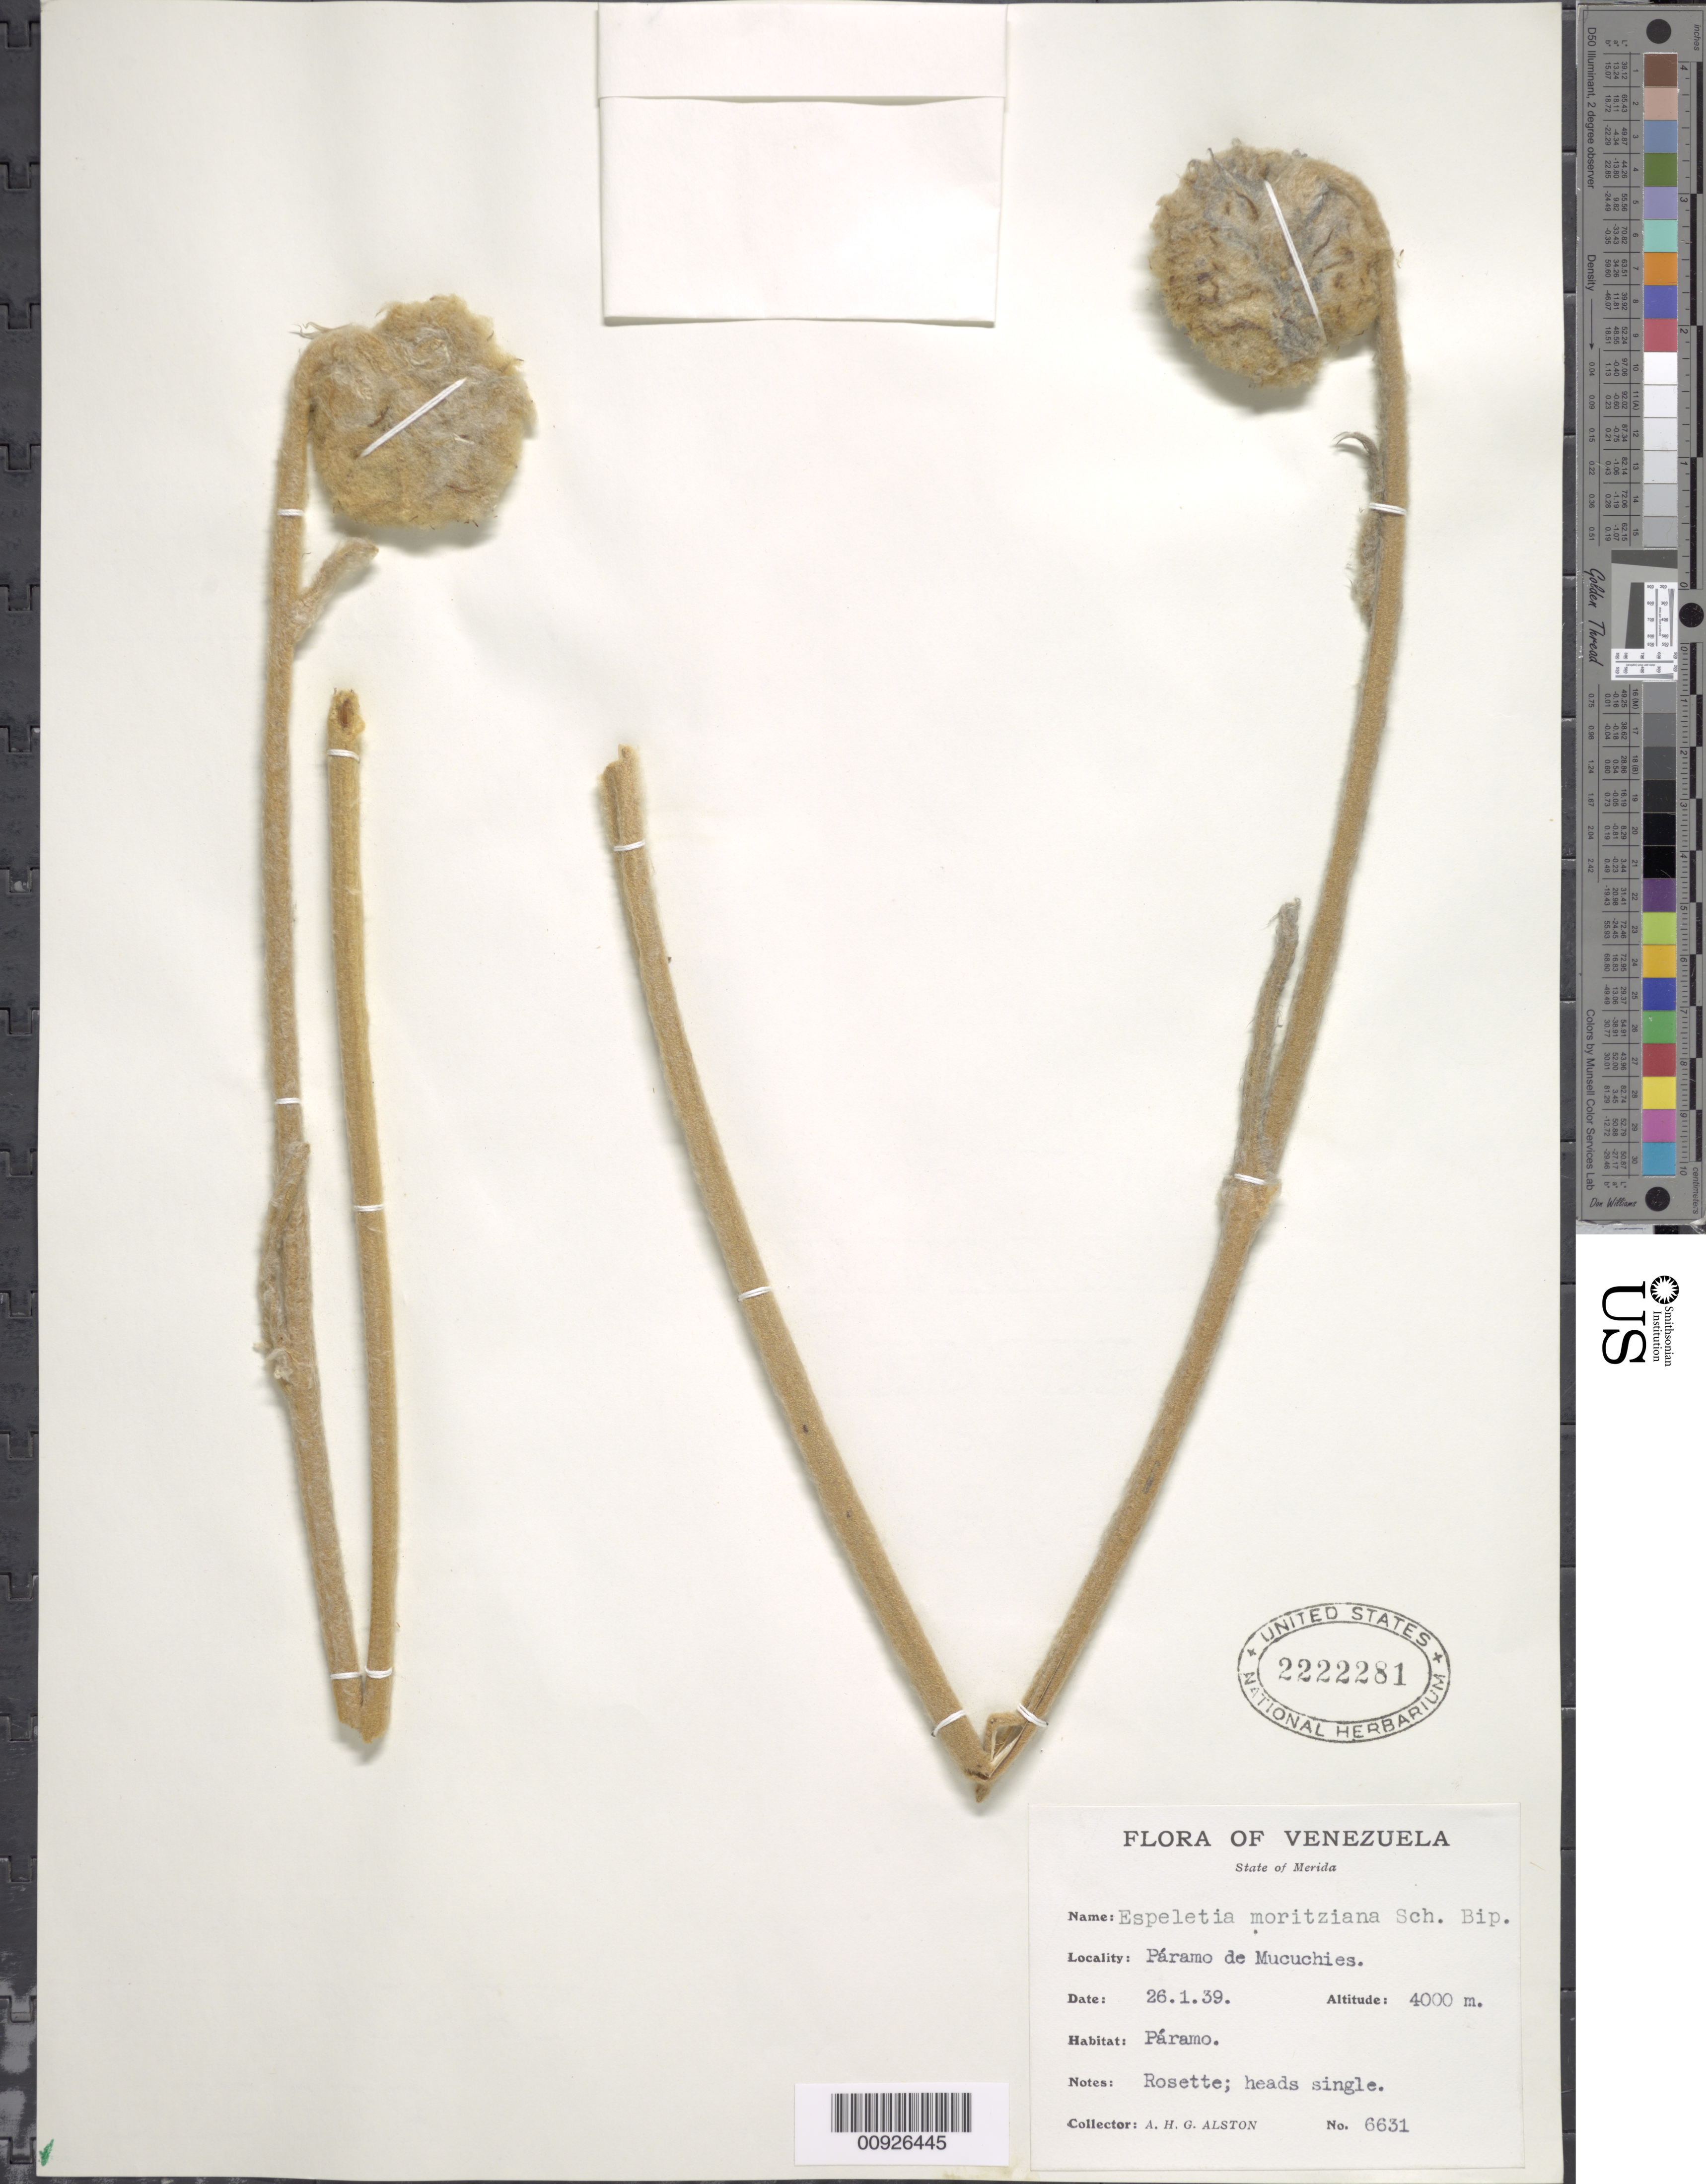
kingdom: Plantae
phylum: Tracheophyta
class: Magnoliopsida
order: Asterales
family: Asteraceae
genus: Coespeletia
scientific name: Coespeletia moritziana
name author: (Sch. Bip. ex Wedd.) Cuatrec.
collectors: A. H. Alston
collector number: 6631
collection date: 1939-01-26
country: Venezuela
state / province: Mérida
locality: Páramo de Mucuchíes.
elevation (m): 4000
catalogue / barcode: US 2222281